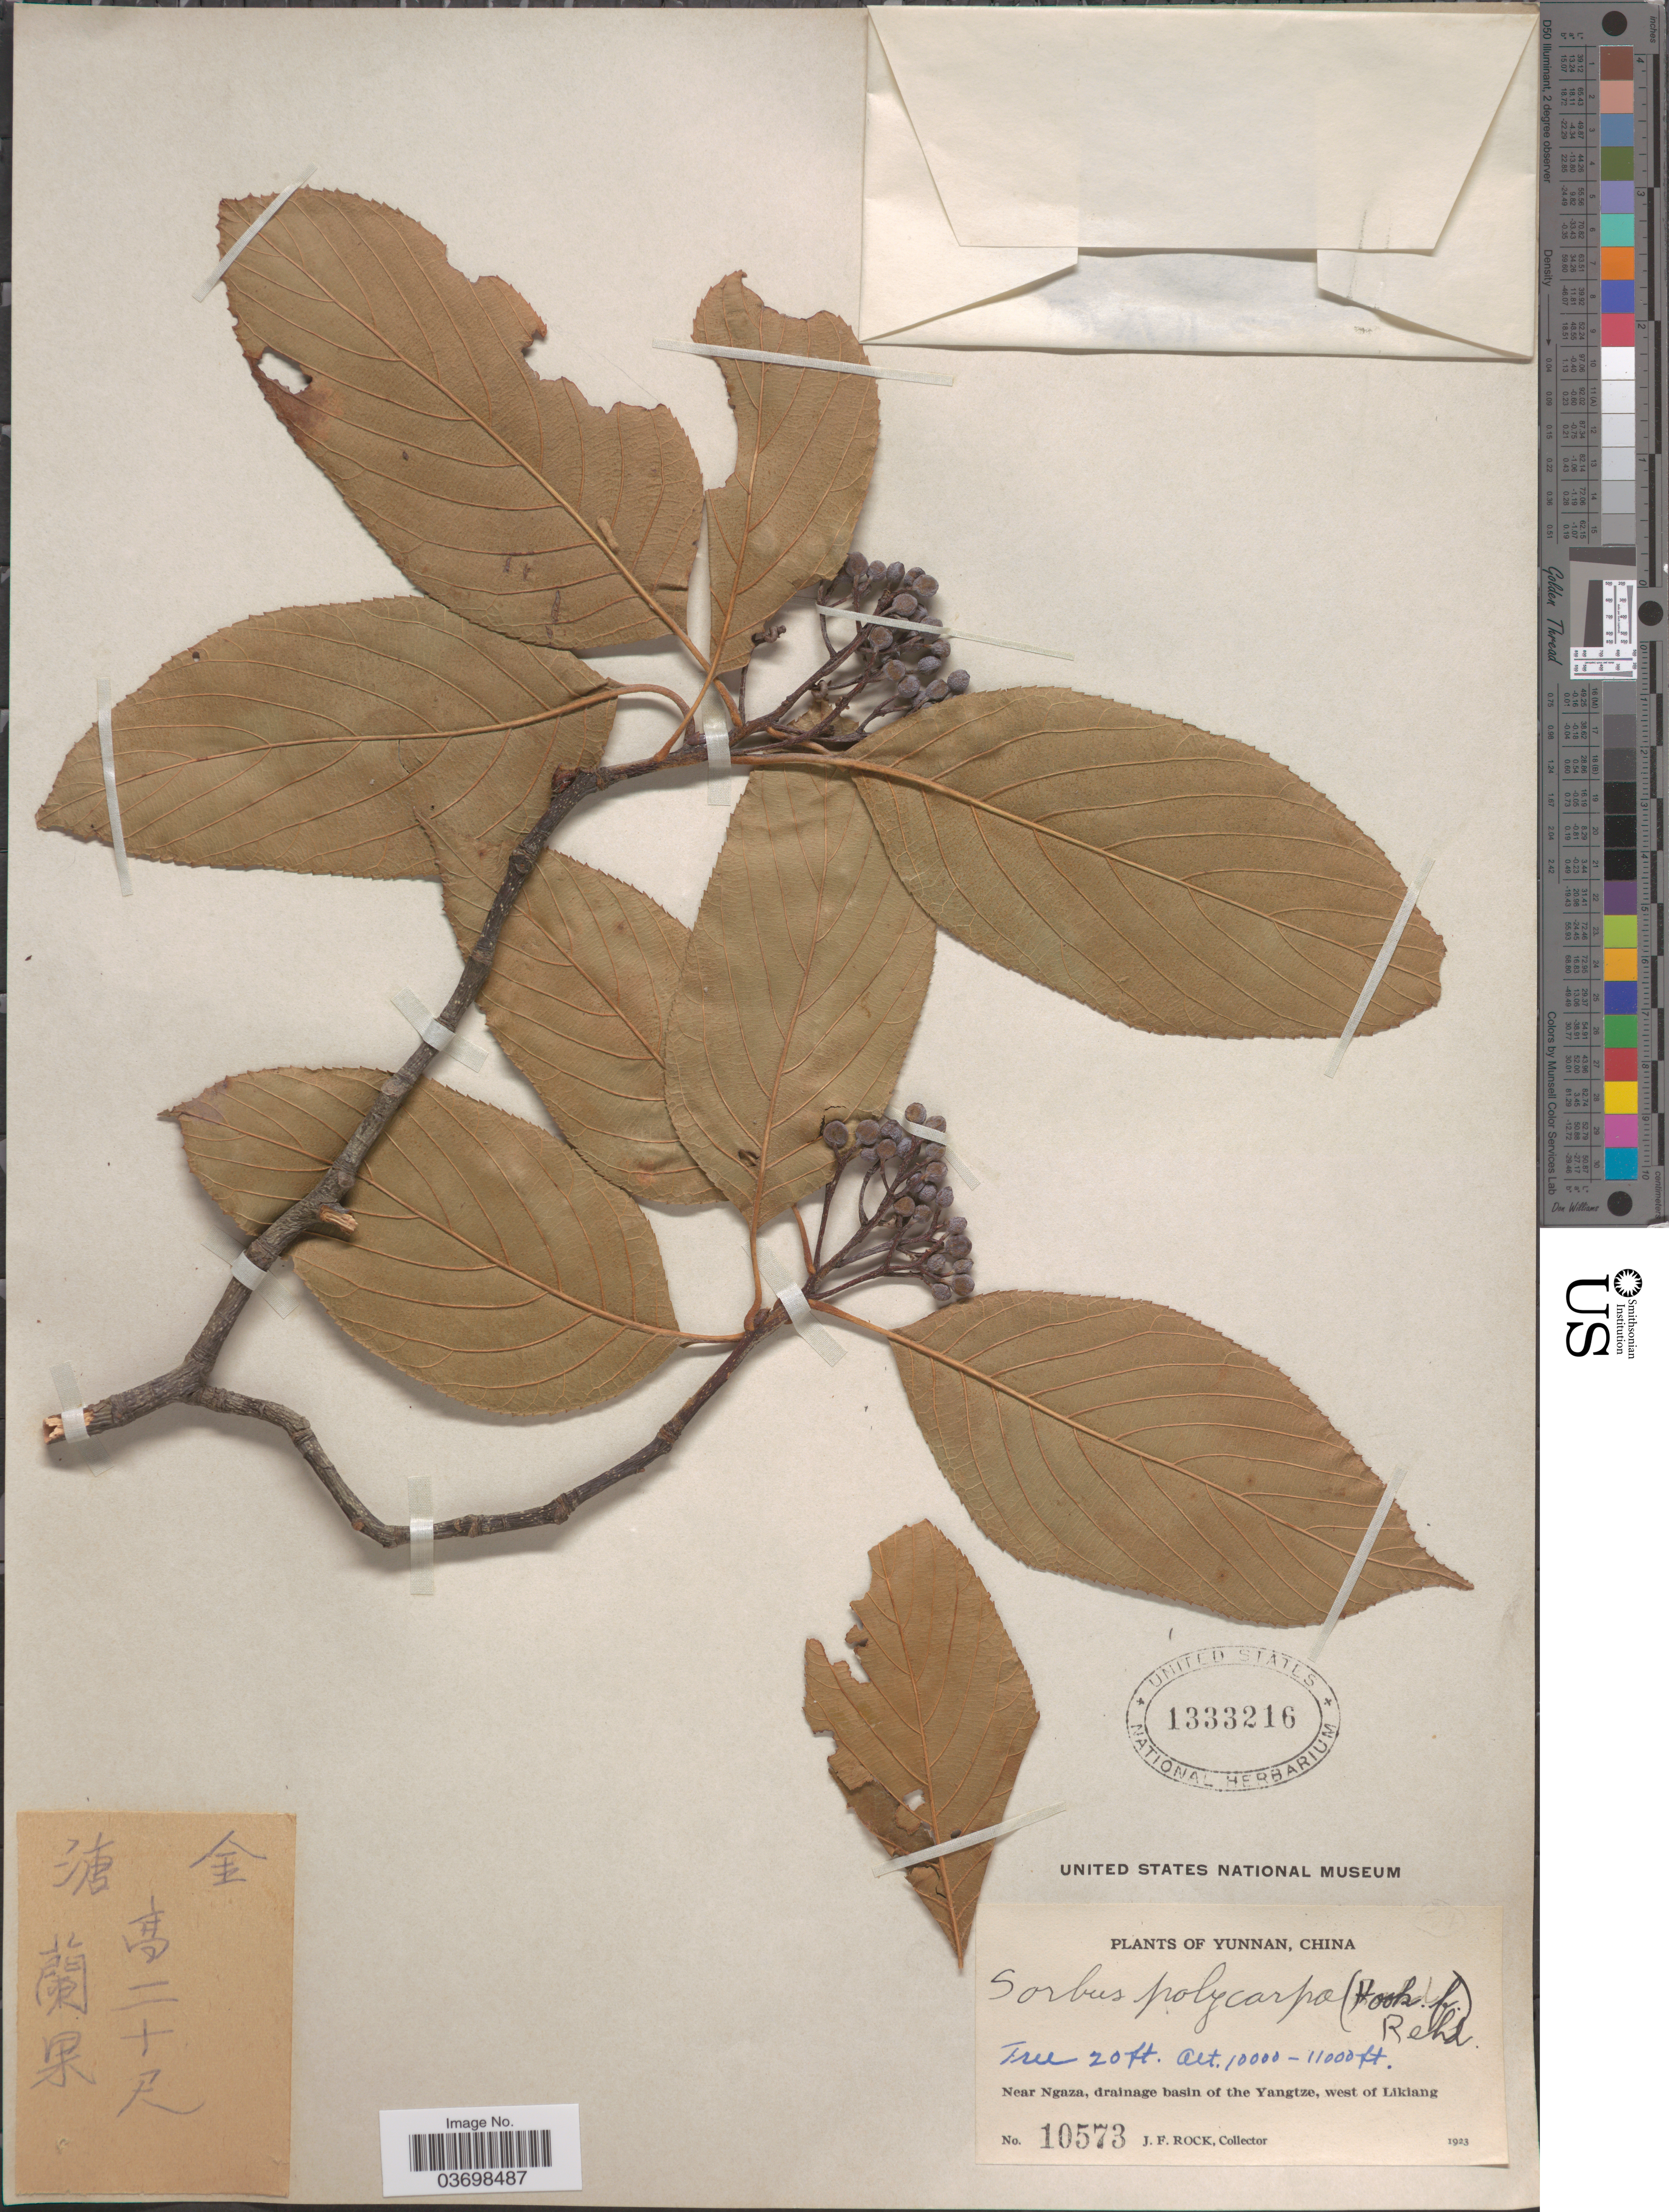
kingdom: Plantae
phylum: Tracheophyta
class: Magnoliopsida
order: Rosales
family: Rosaceae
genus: Sorbus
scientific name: Sorbus verrucosa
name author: (Decne.) Rehder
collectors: J. Rock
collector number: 10573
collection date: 1923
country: China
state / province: Yunnan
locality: Near Ngaza, drainage basin of the Yangtze, west of Likiang.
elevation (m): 3048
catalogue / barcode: US 1333216